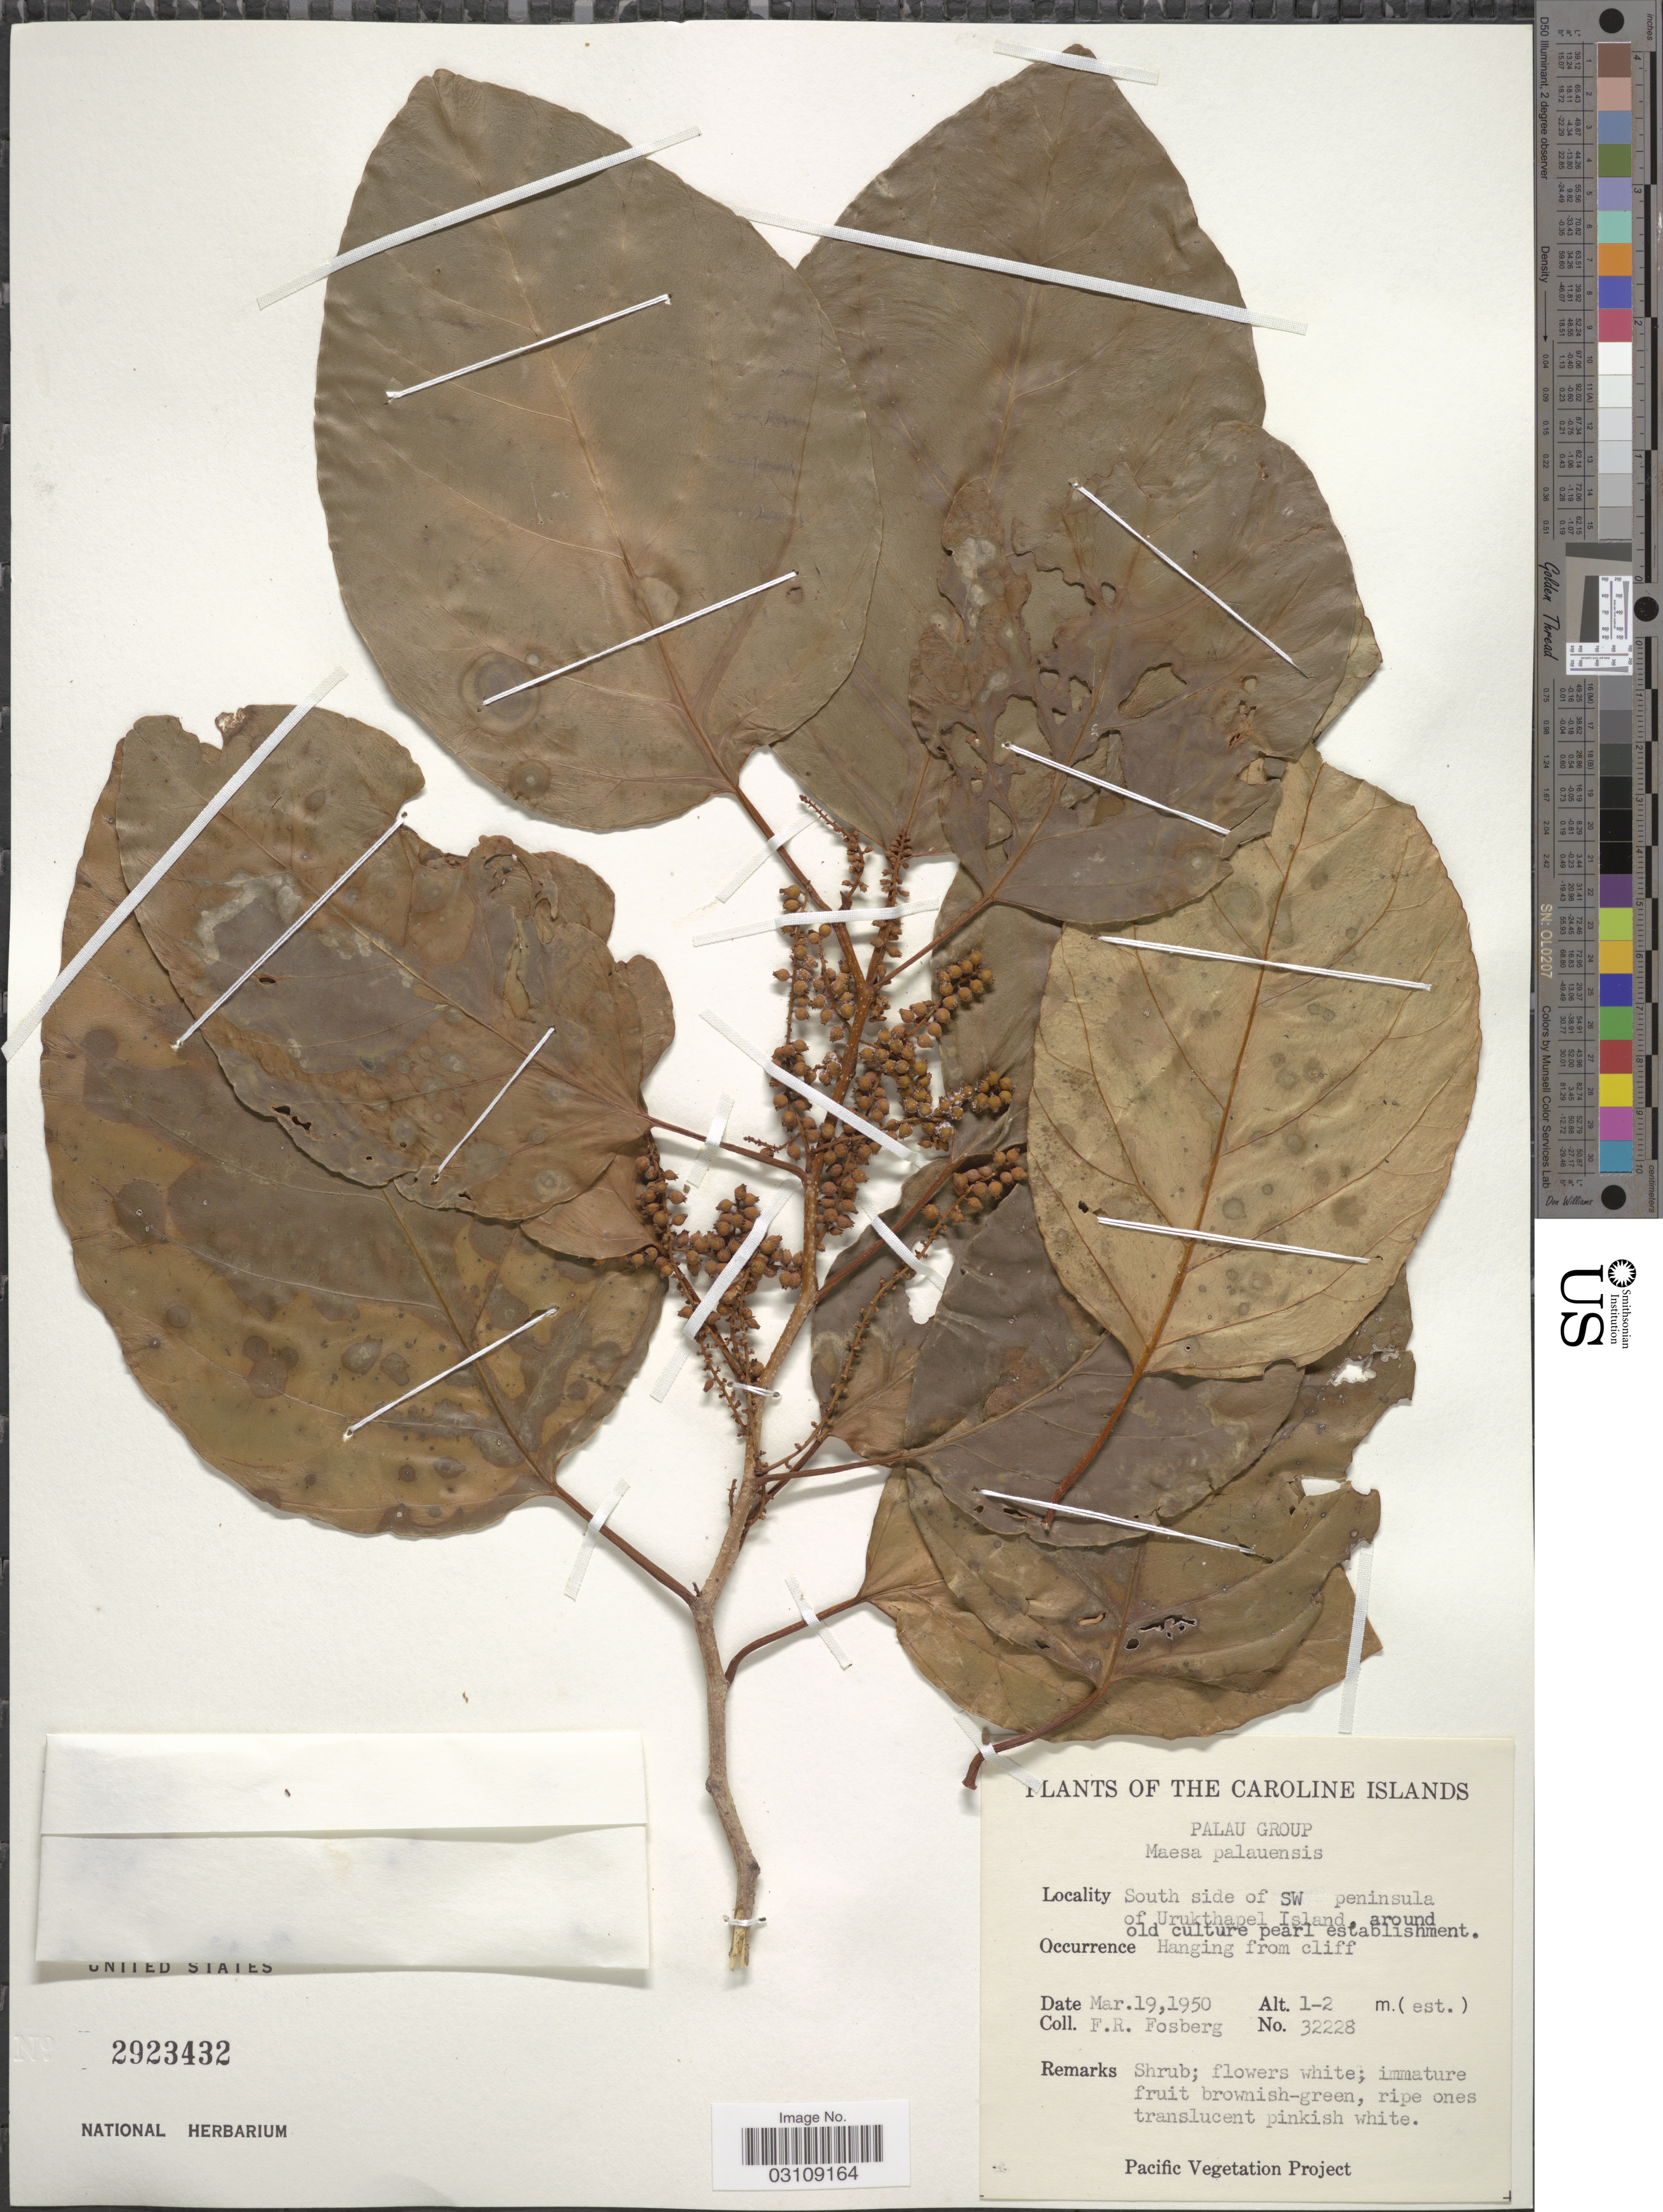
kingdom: Plantae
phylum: Tracheophyta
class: Magnoliopsida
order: Ericales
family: Primulaceae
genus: Maesa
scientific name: Maesa palauensis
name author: Mez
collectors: F. R. Fosberg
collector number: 32228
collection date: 1950-03-19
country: Palau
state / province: Koror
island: Ngeruktabel [Urukthapel]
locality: The Caroline Islands, Palau Group, South side of SW peninsula of Urukthapel Island, around old culture pearl establisment.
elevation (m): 1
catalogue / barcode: US 2923432